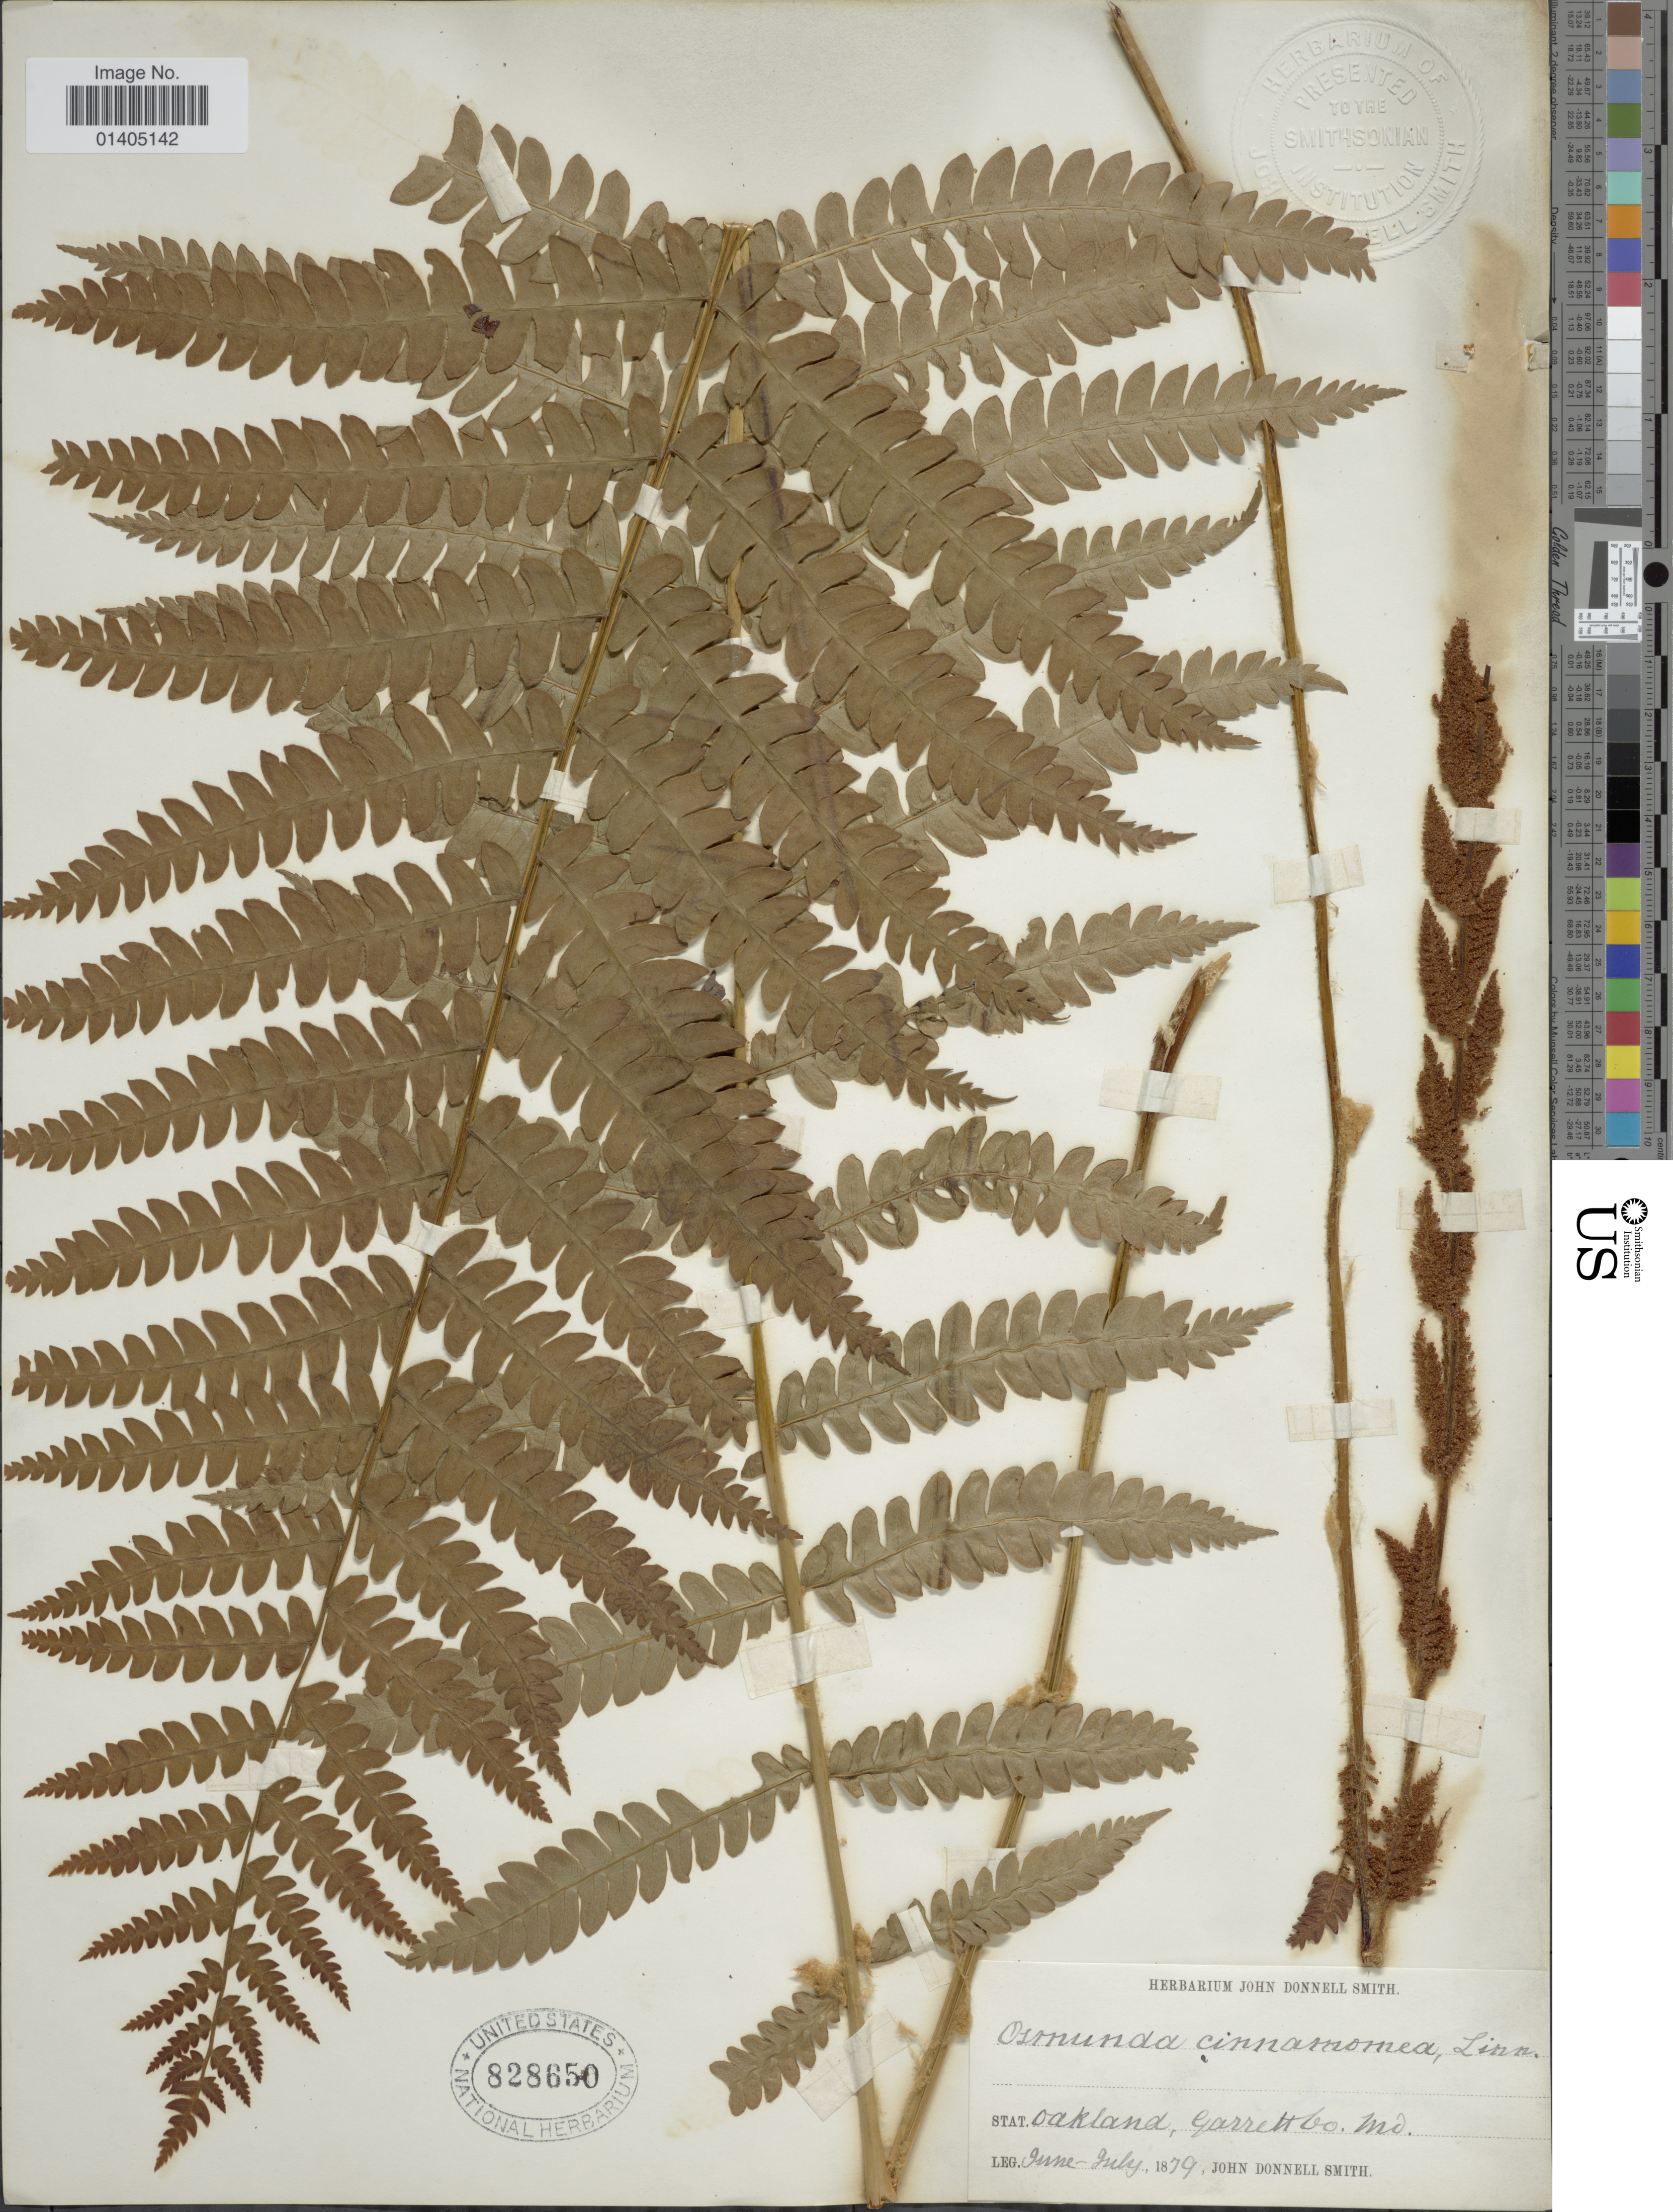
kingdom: Plantae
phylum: Tracheophyta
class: Polypodiopsida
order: Osmundales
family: Osmundaceae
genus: Osmundastrum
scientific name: Osmundastrum cinnamomeum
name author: (L.) C. Presl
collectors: J. Donnell Smith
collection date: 1879-06/1879-07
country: United States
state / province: Maryland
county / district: Garrett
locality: Oakland, Garrett Co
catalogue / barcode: US 828650